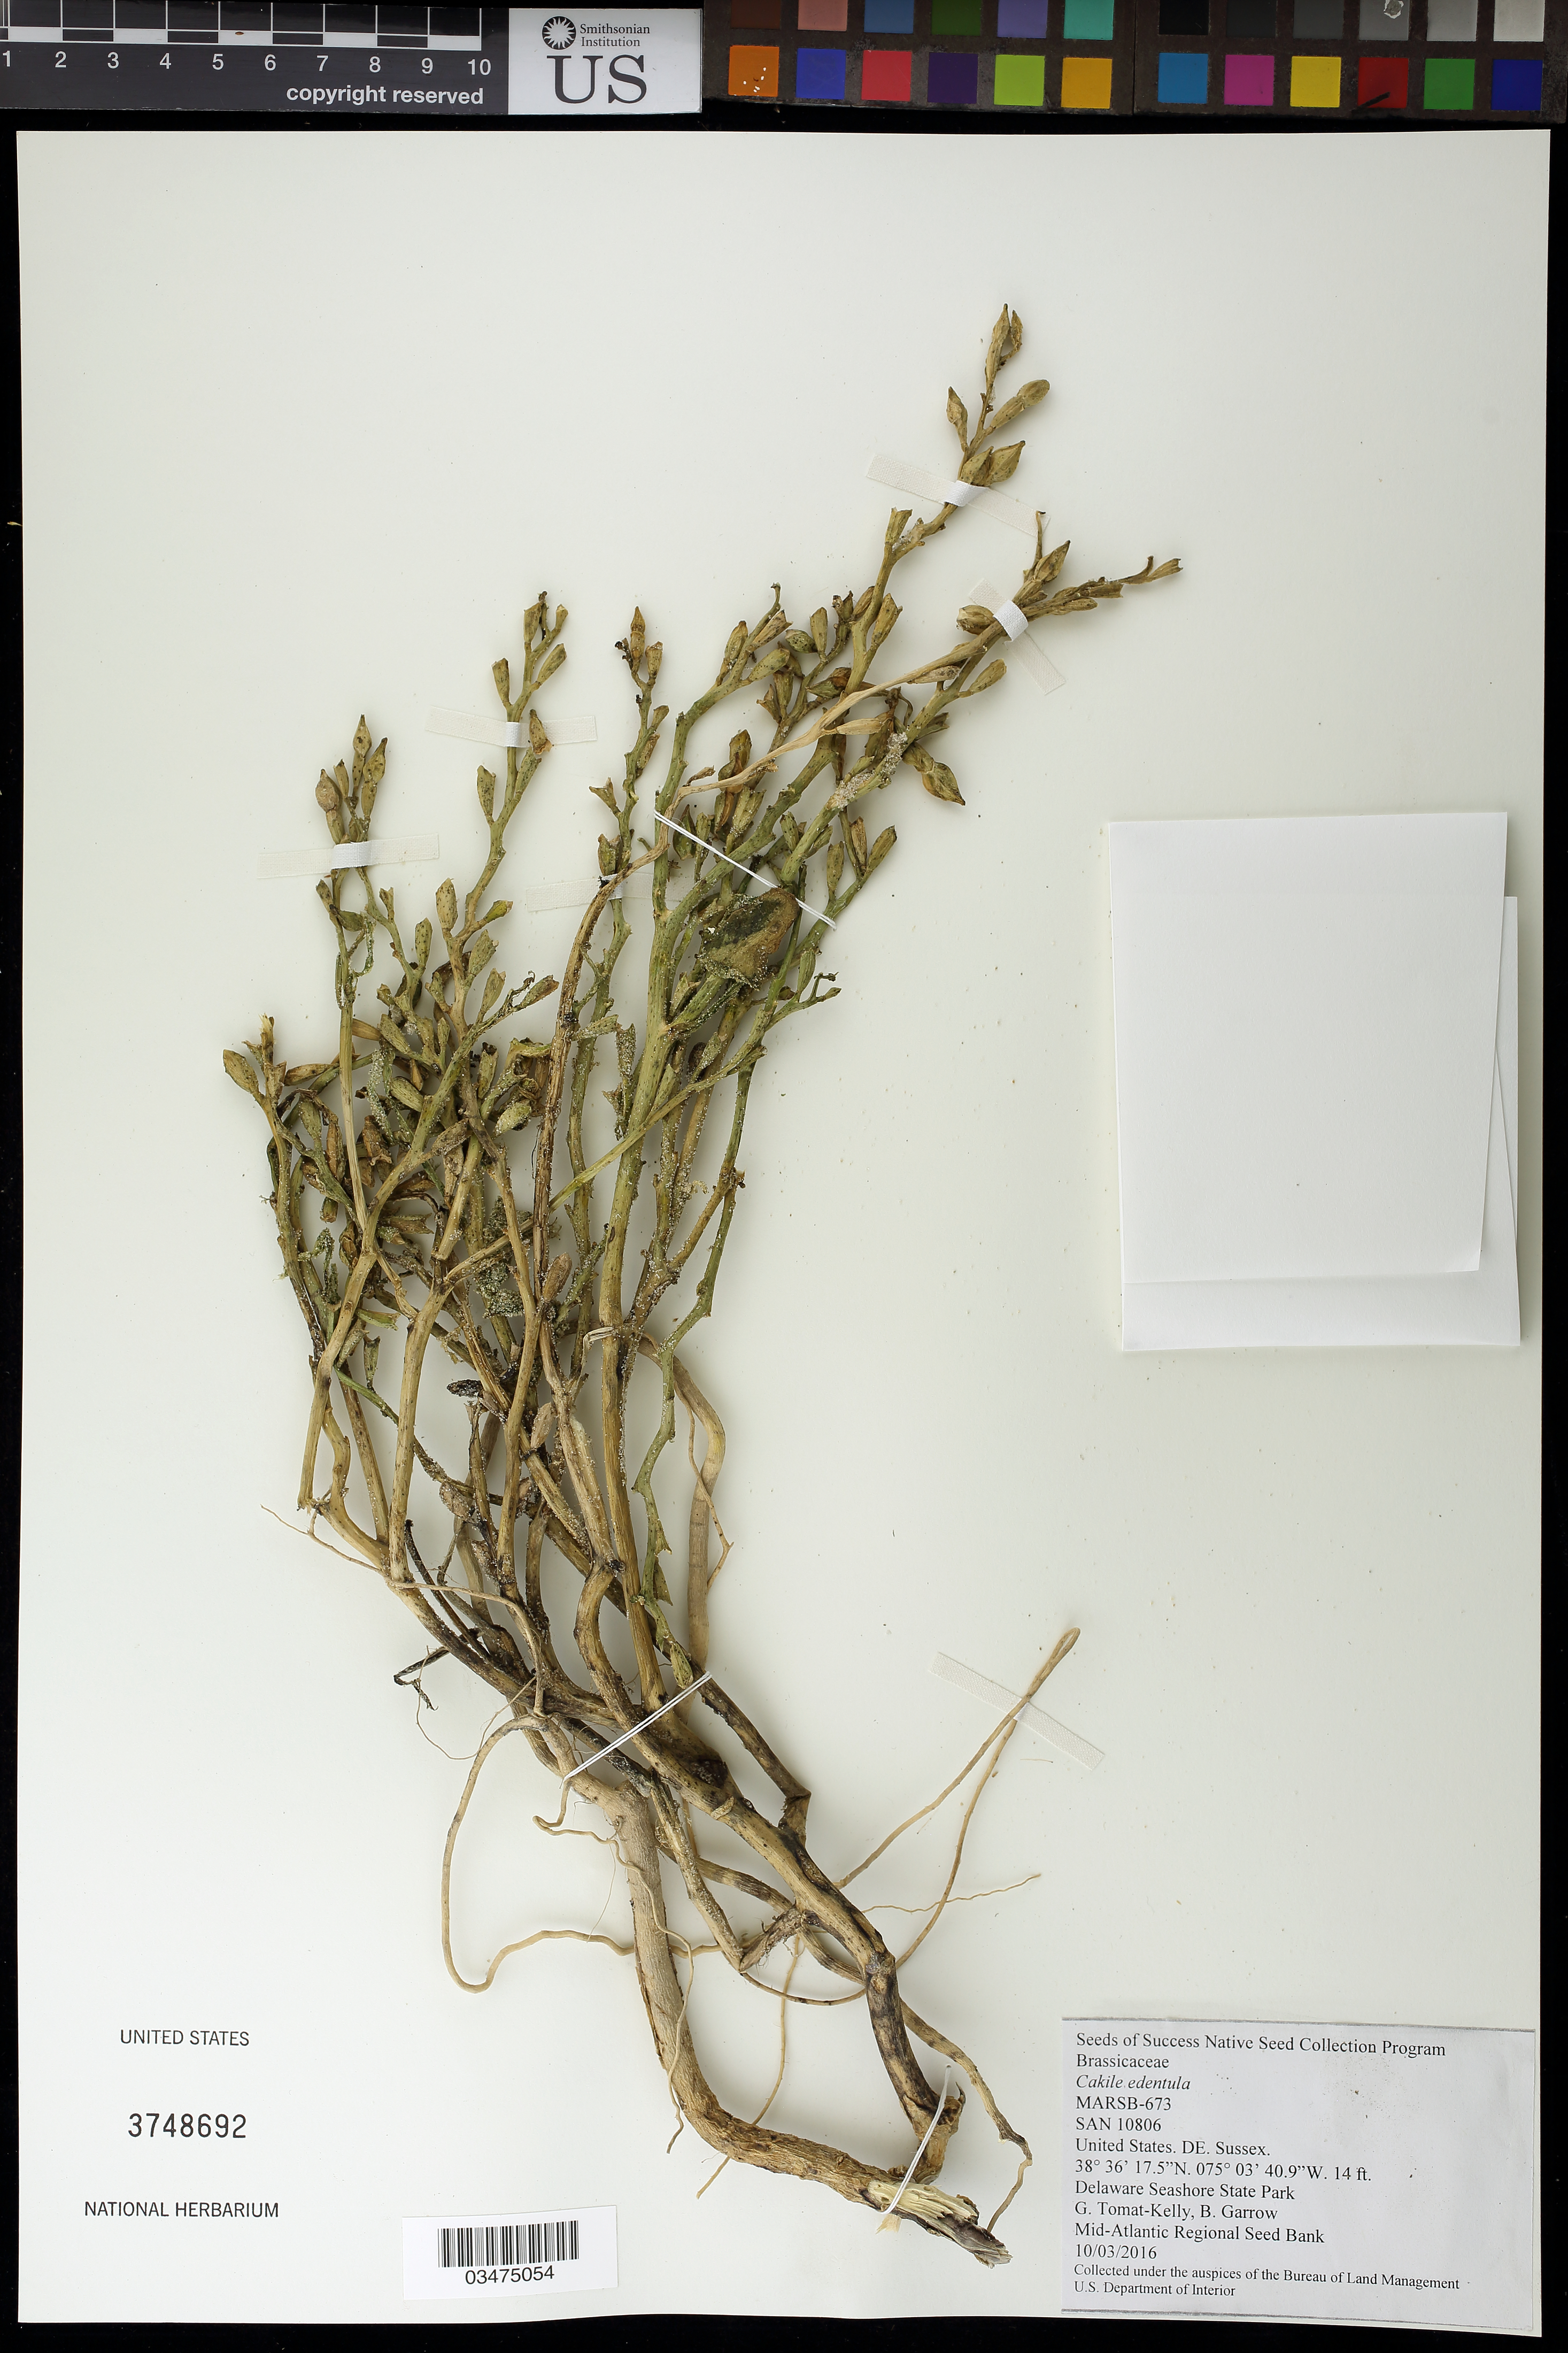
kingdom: Plantae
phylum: Tracheophyta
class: Magnoliopsida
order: Brassicales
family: Brassicaceae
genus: Cakile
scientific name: Cakile edentula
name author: (Bigelow) Hook.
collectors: G. Tomat-Kelly & B. Garrow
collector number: MARSB-673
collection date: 2016-10-03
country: United States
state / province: Delaware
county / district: Sussex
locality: Delaware Seashore State Park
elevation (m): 4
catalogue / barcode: US 3748692